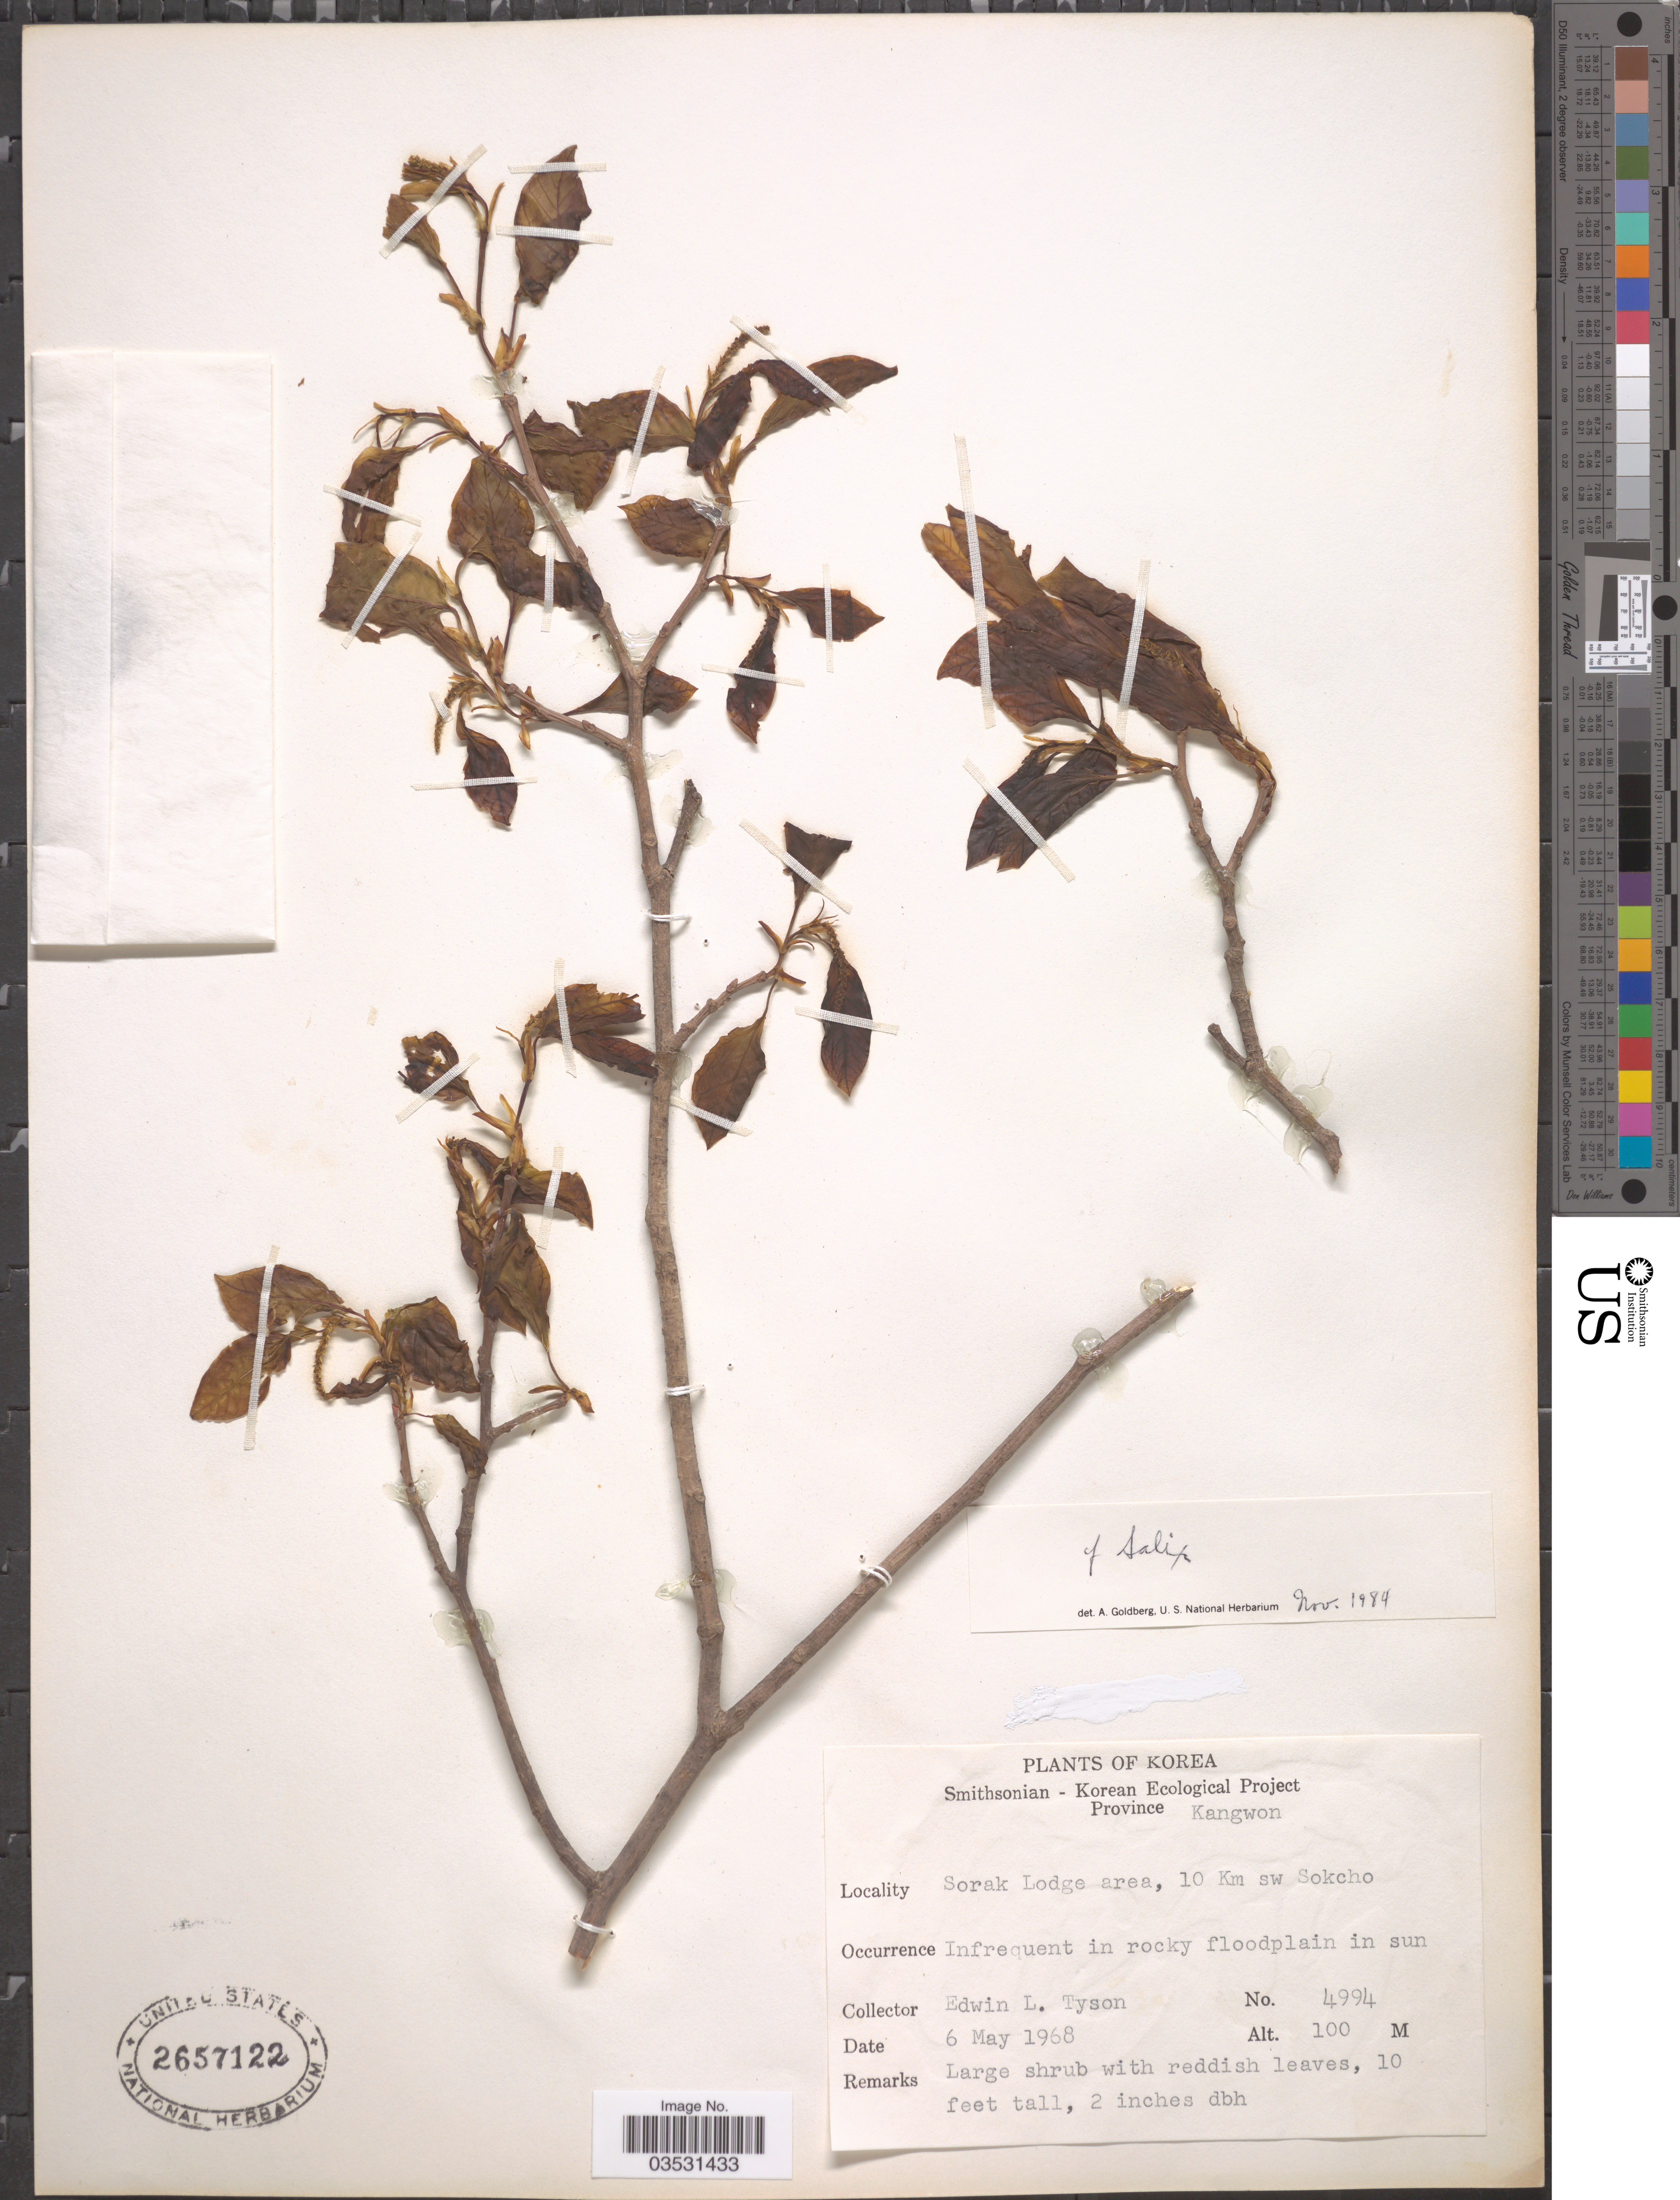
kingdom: Plantae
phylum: Tracheophyta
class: Magnoliopsida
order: Malpighiales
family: Salicaceae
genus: Salix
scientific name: Salix cordata x S. sericea Marshall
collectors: E. L. Tyson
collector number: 4994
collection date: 1968-05-06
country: North Korea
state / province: Kangwon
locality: Sorak Lodge area, 10 Km sw Sokcho.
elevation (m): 100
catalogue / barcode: US 2657122